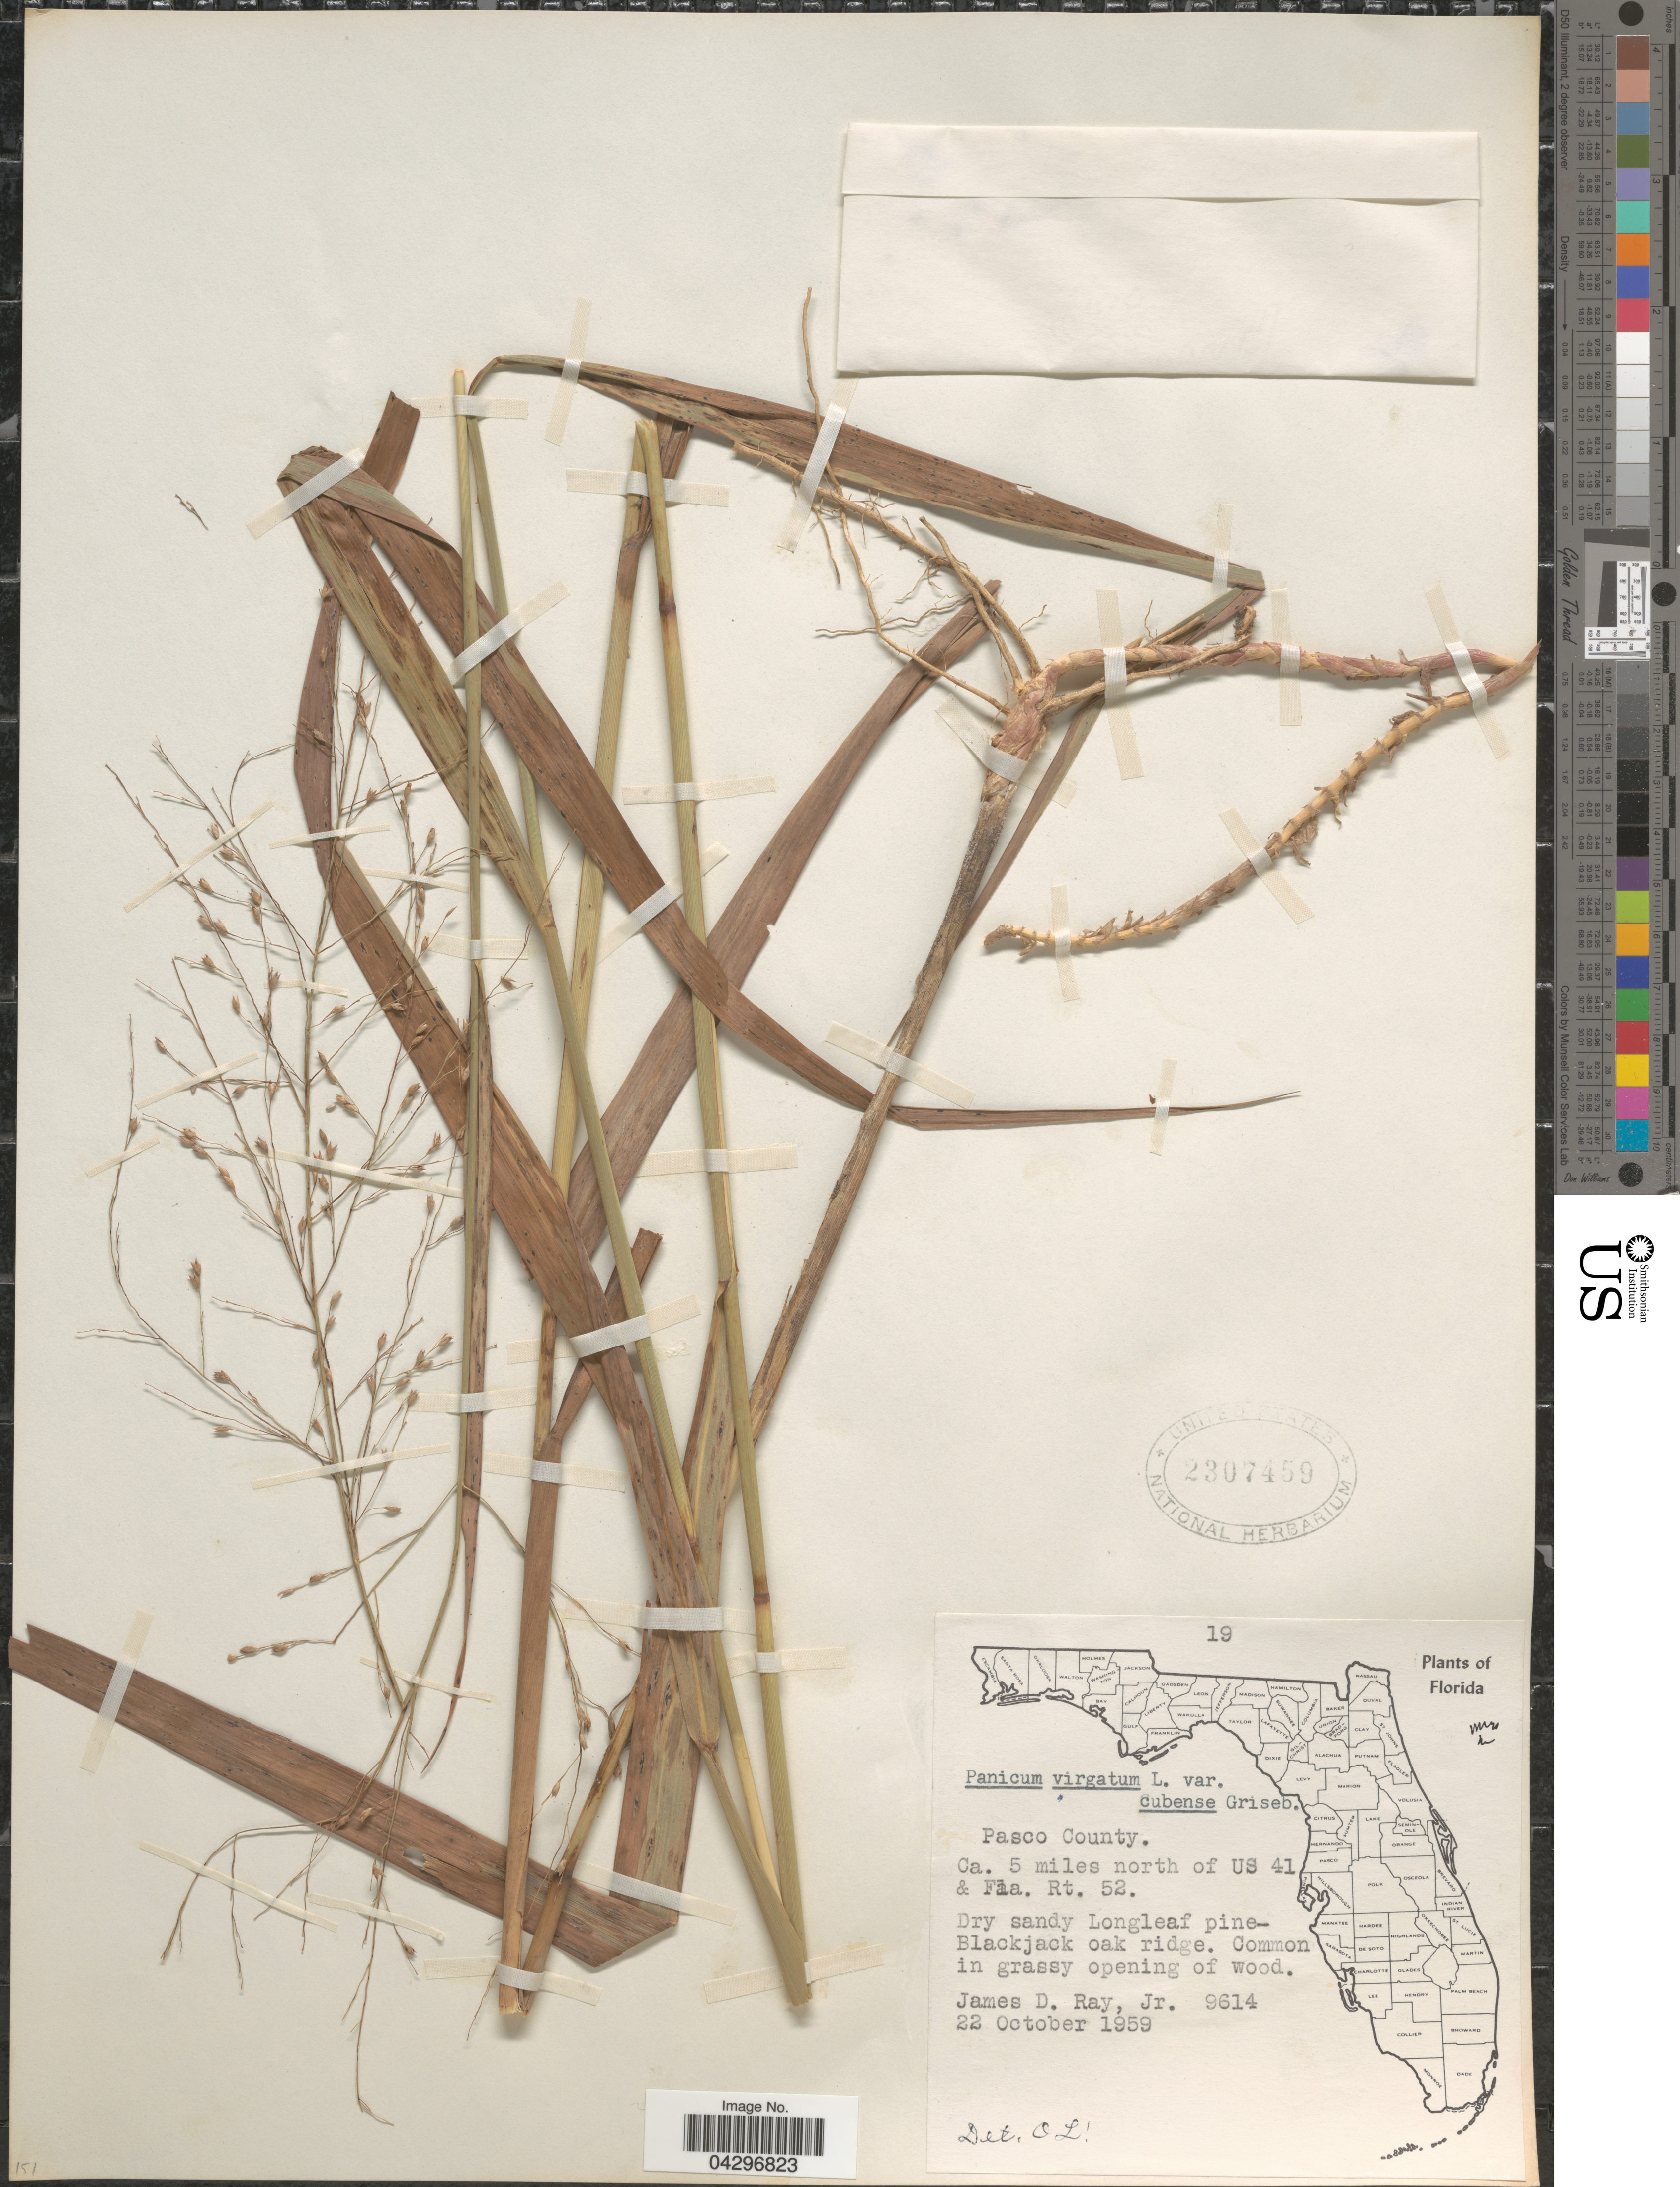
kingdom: Plantae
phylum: Tracheophyta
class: Liliopsida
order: Poales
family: Poaceae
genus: Panicum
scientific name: Panicum virgatum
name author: L.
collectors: J. D. Ray Jr.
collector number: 9614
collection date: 1959-10-22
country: United States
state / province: Florida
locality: Pasco County. Ca. 5 miles north of US 41 & Fla. Rt. 52.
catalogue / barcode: US 2307459